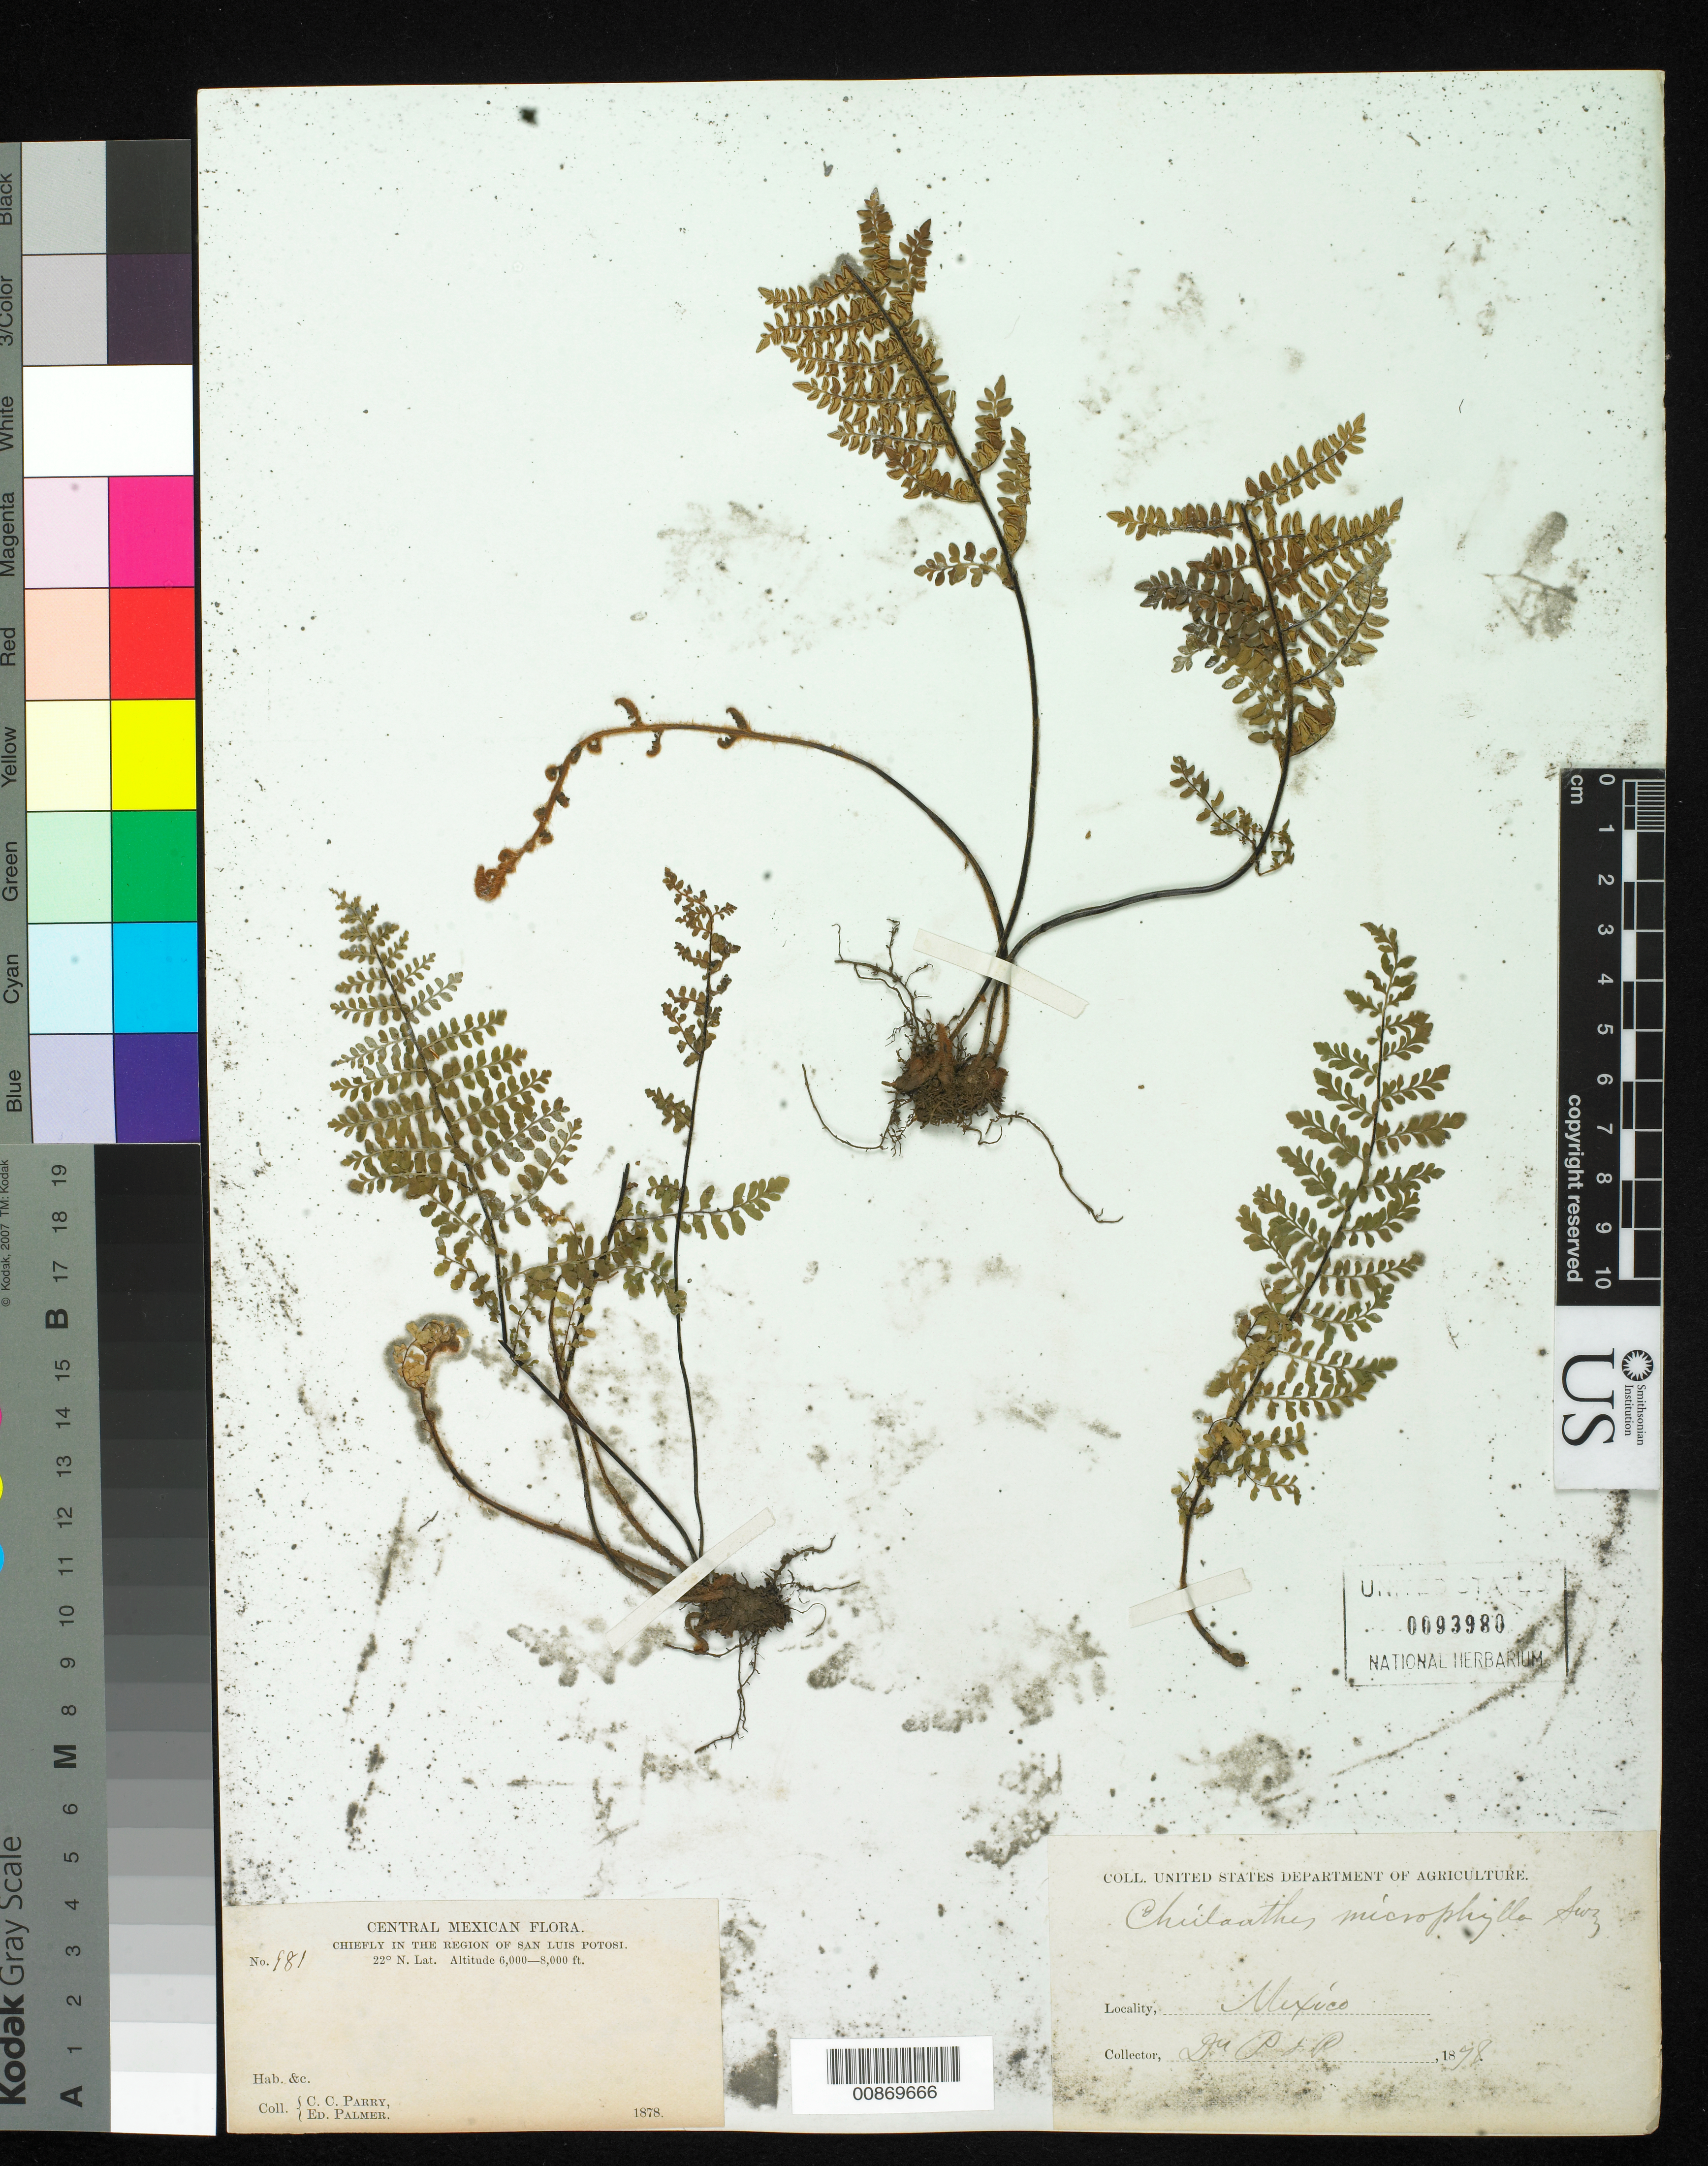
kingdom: Plantae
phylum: Tracheophyta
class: Polypodiopsida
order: Polypodiales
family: Pteridaceae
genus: Myriopteris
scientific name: Myriopteris notholaenoides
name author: (Desv.) Grusz & Windham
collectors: C. C. Parry & E. Palmer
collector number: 981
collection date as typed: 1878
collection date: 1878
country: Mexico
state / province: San Luis Potosí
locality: Chiefly in the region of San Luis Potosí.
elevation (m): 1829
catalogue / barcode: US 93980